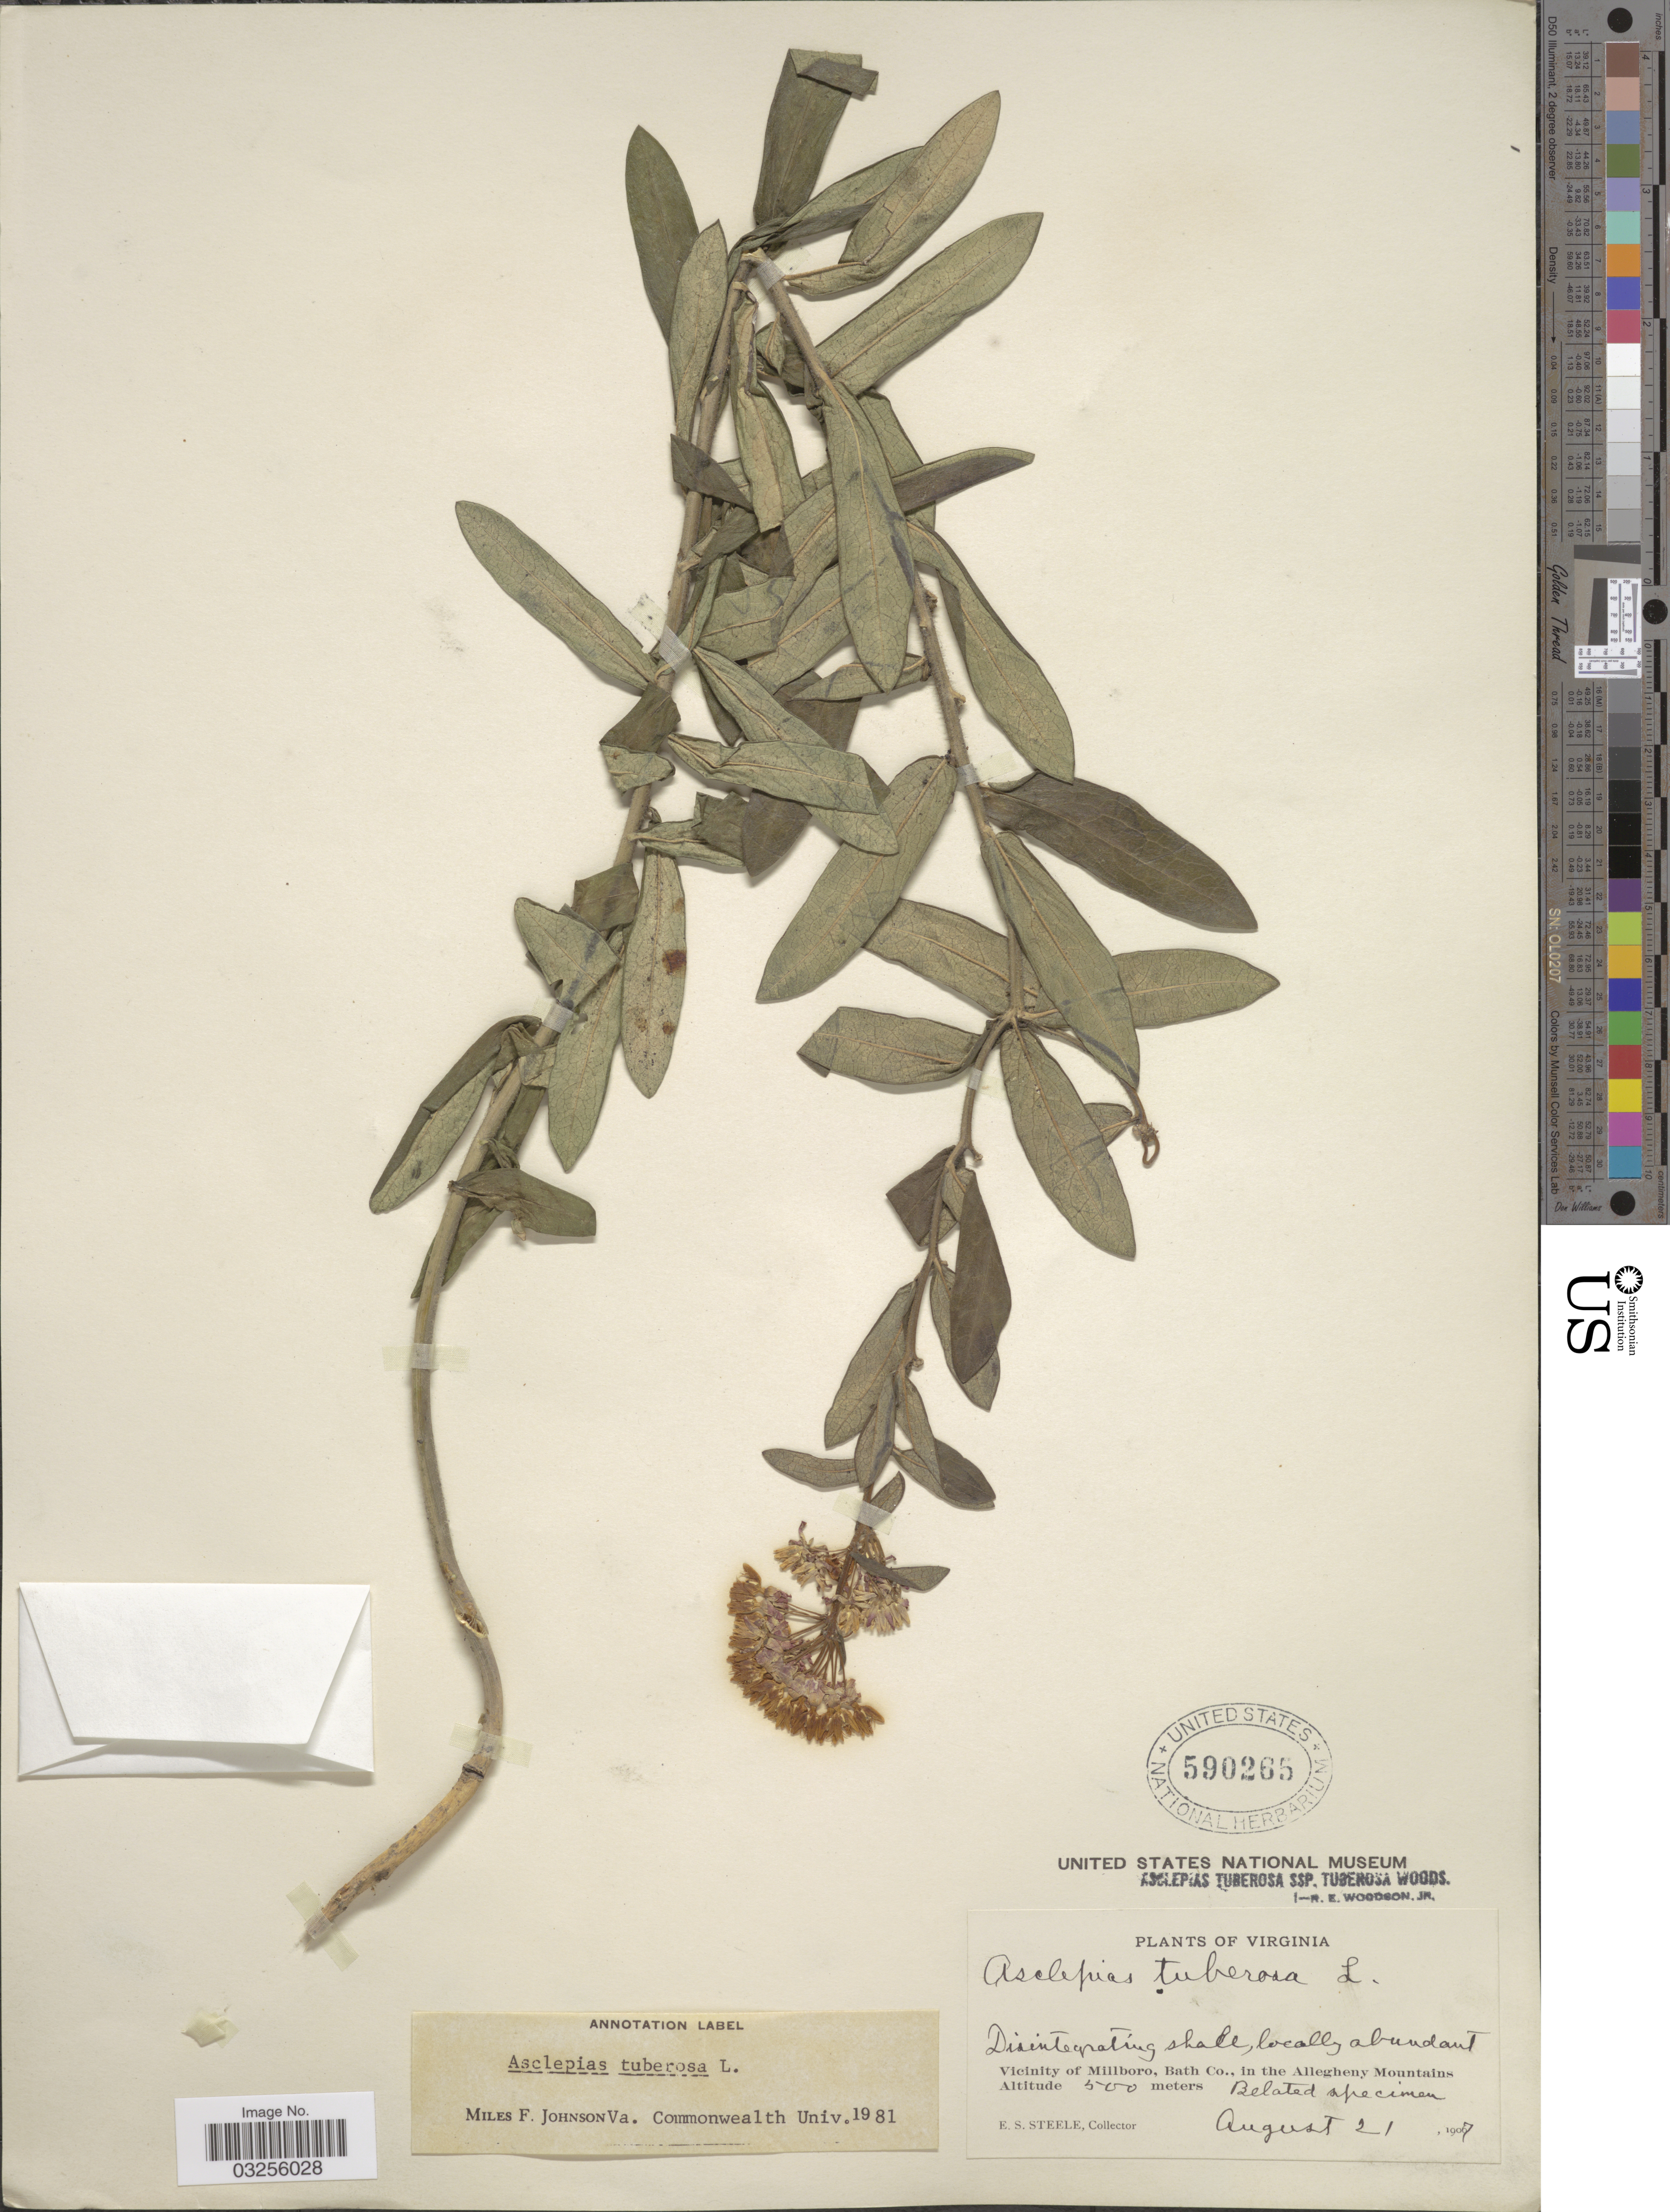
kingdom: Plantae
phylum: Tracheophyta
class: Magnoliopsida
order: Gentianales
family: Apocynaceae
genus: Asclepias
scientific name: Asclepias tuberosa subsp. tuberosa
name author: L.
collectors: E. Steele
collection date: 1907-08-21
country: United States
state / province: Virginia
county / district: Bath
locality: Vicinity of Millboro, Bath Co., in the Allegheny Mountains.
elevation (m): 500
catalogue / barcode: US 590265